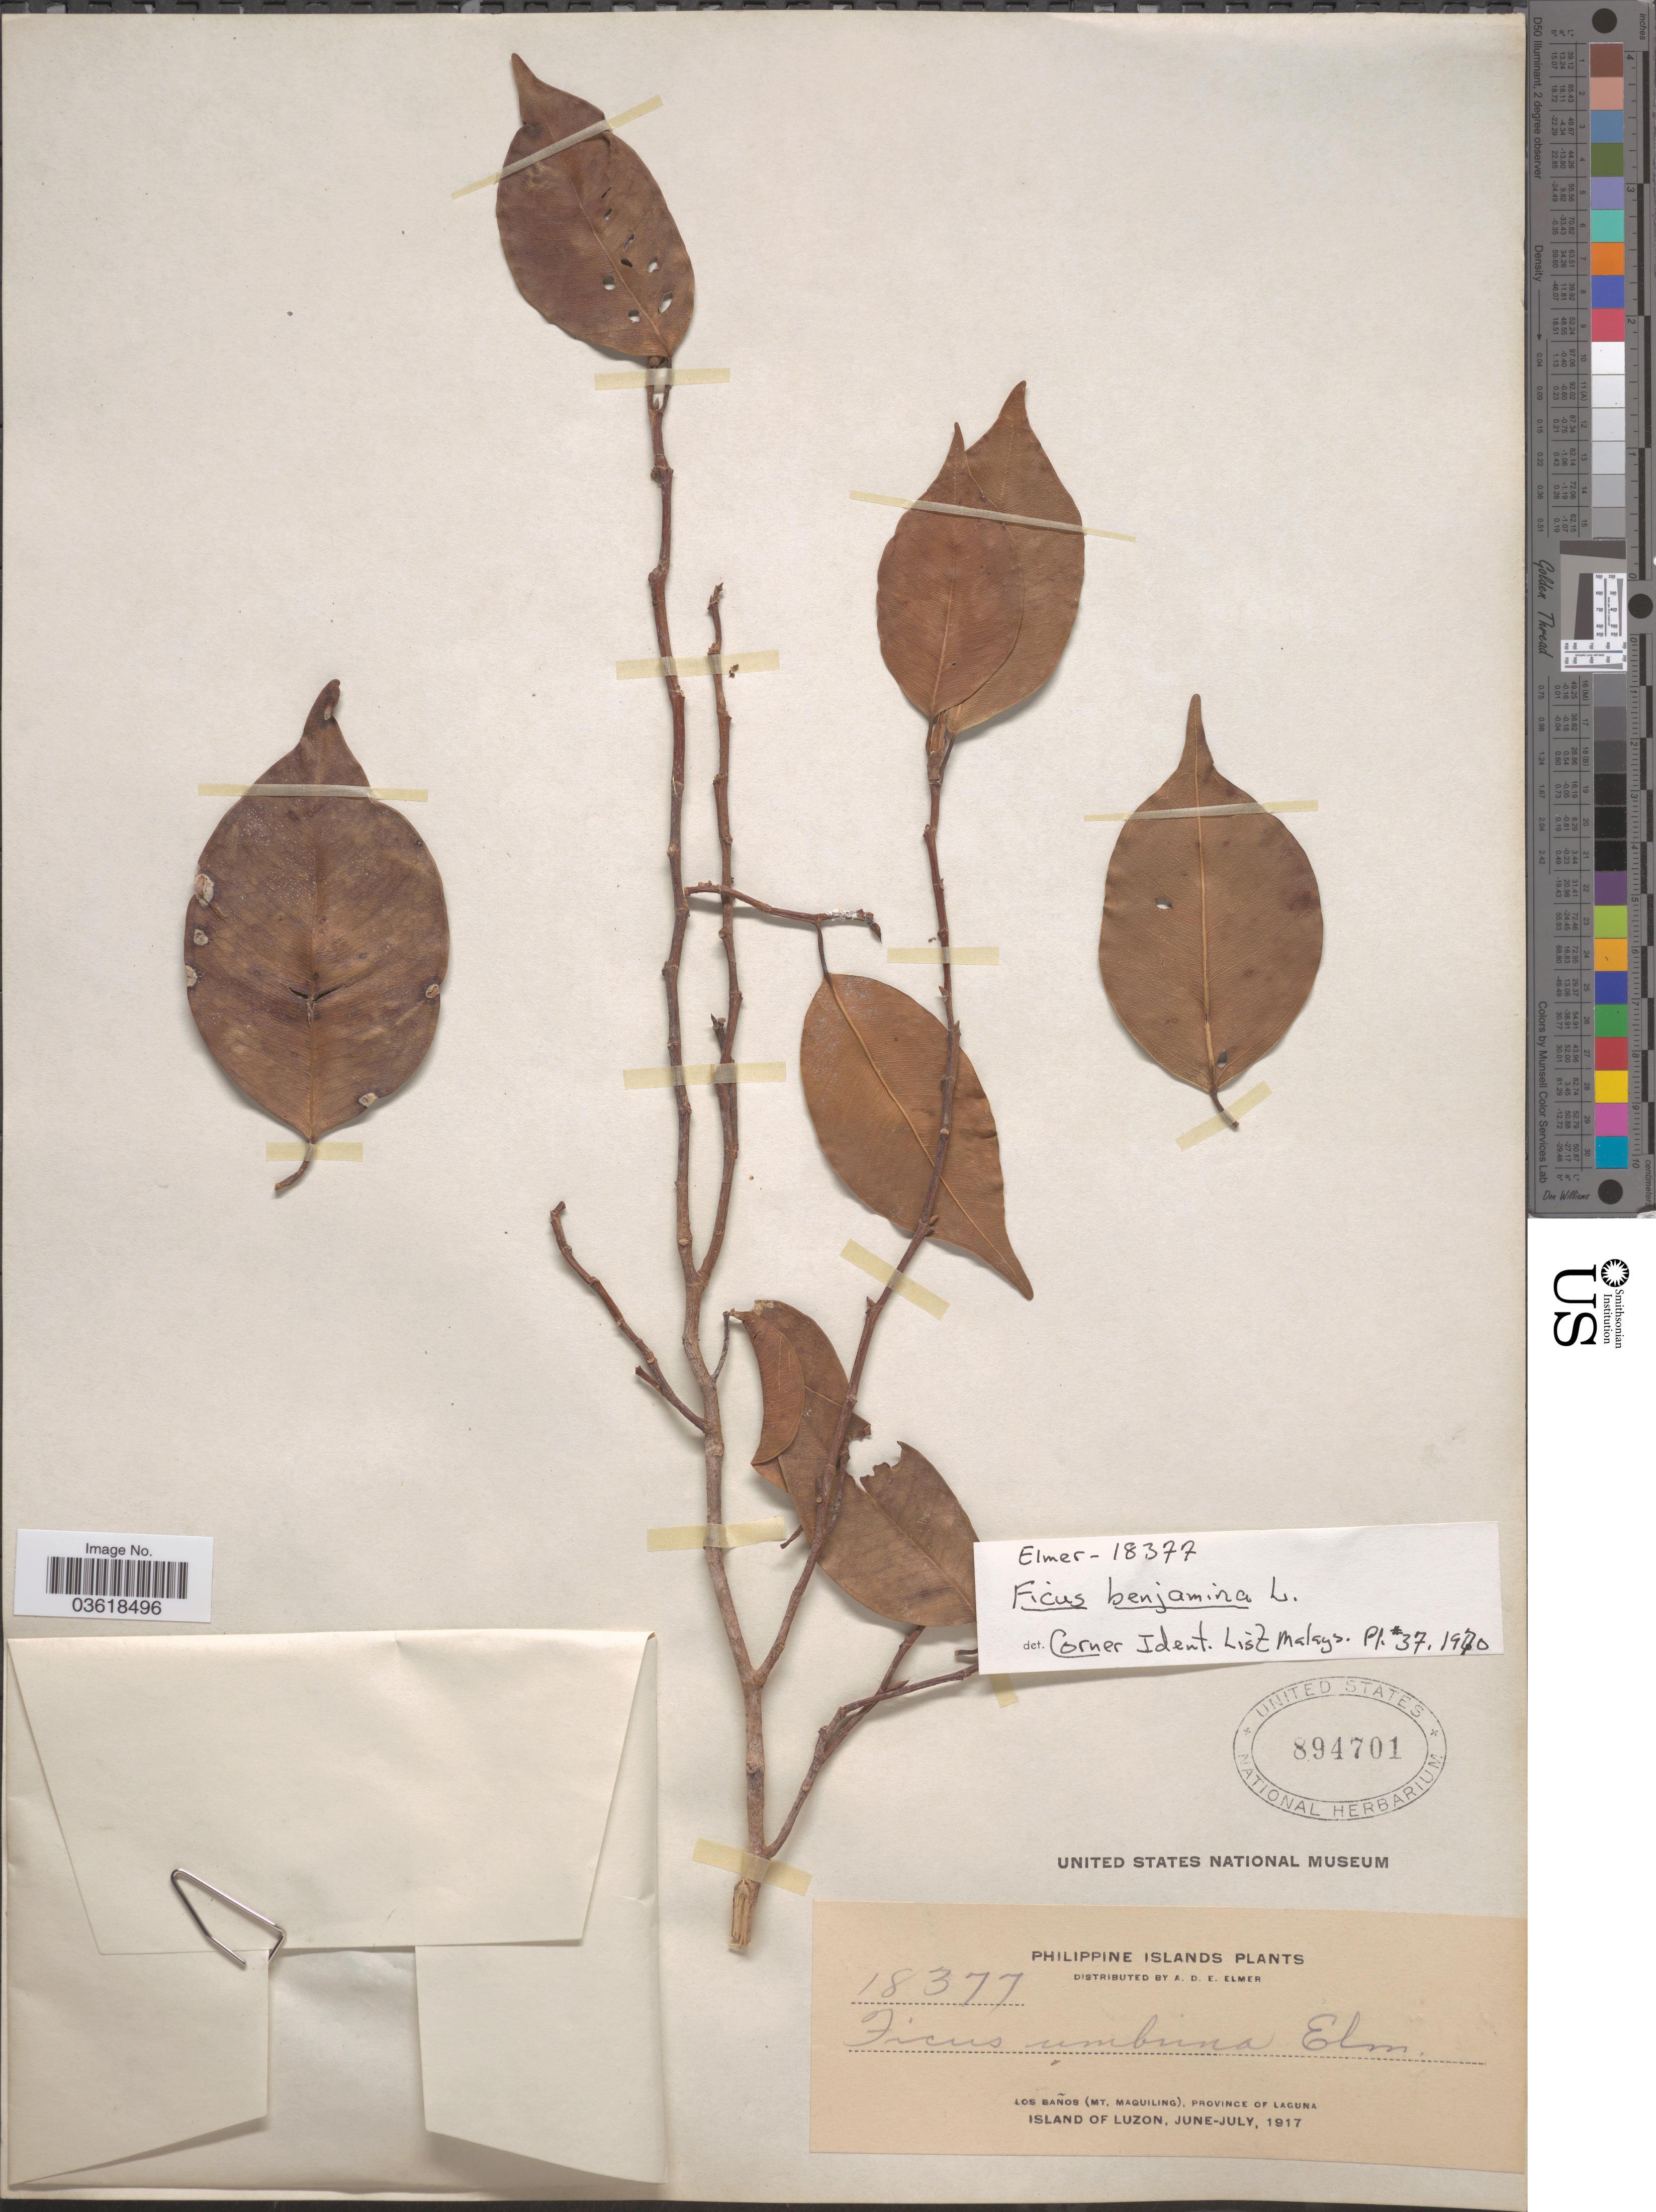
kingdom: Plantae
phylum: Tracheophyta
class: Magnoliopsida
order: Rosales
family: Moraceae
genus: Ficus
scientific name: Ficus benjamina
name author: L.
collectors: A. D. E. Elmer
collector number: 18377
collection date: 1917-06/1917-07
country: Philippines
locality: Philippine Islands. Los Baños (Mt. Maquiling), Province of Laguna. Island of Luzon.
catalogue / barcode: US 894701